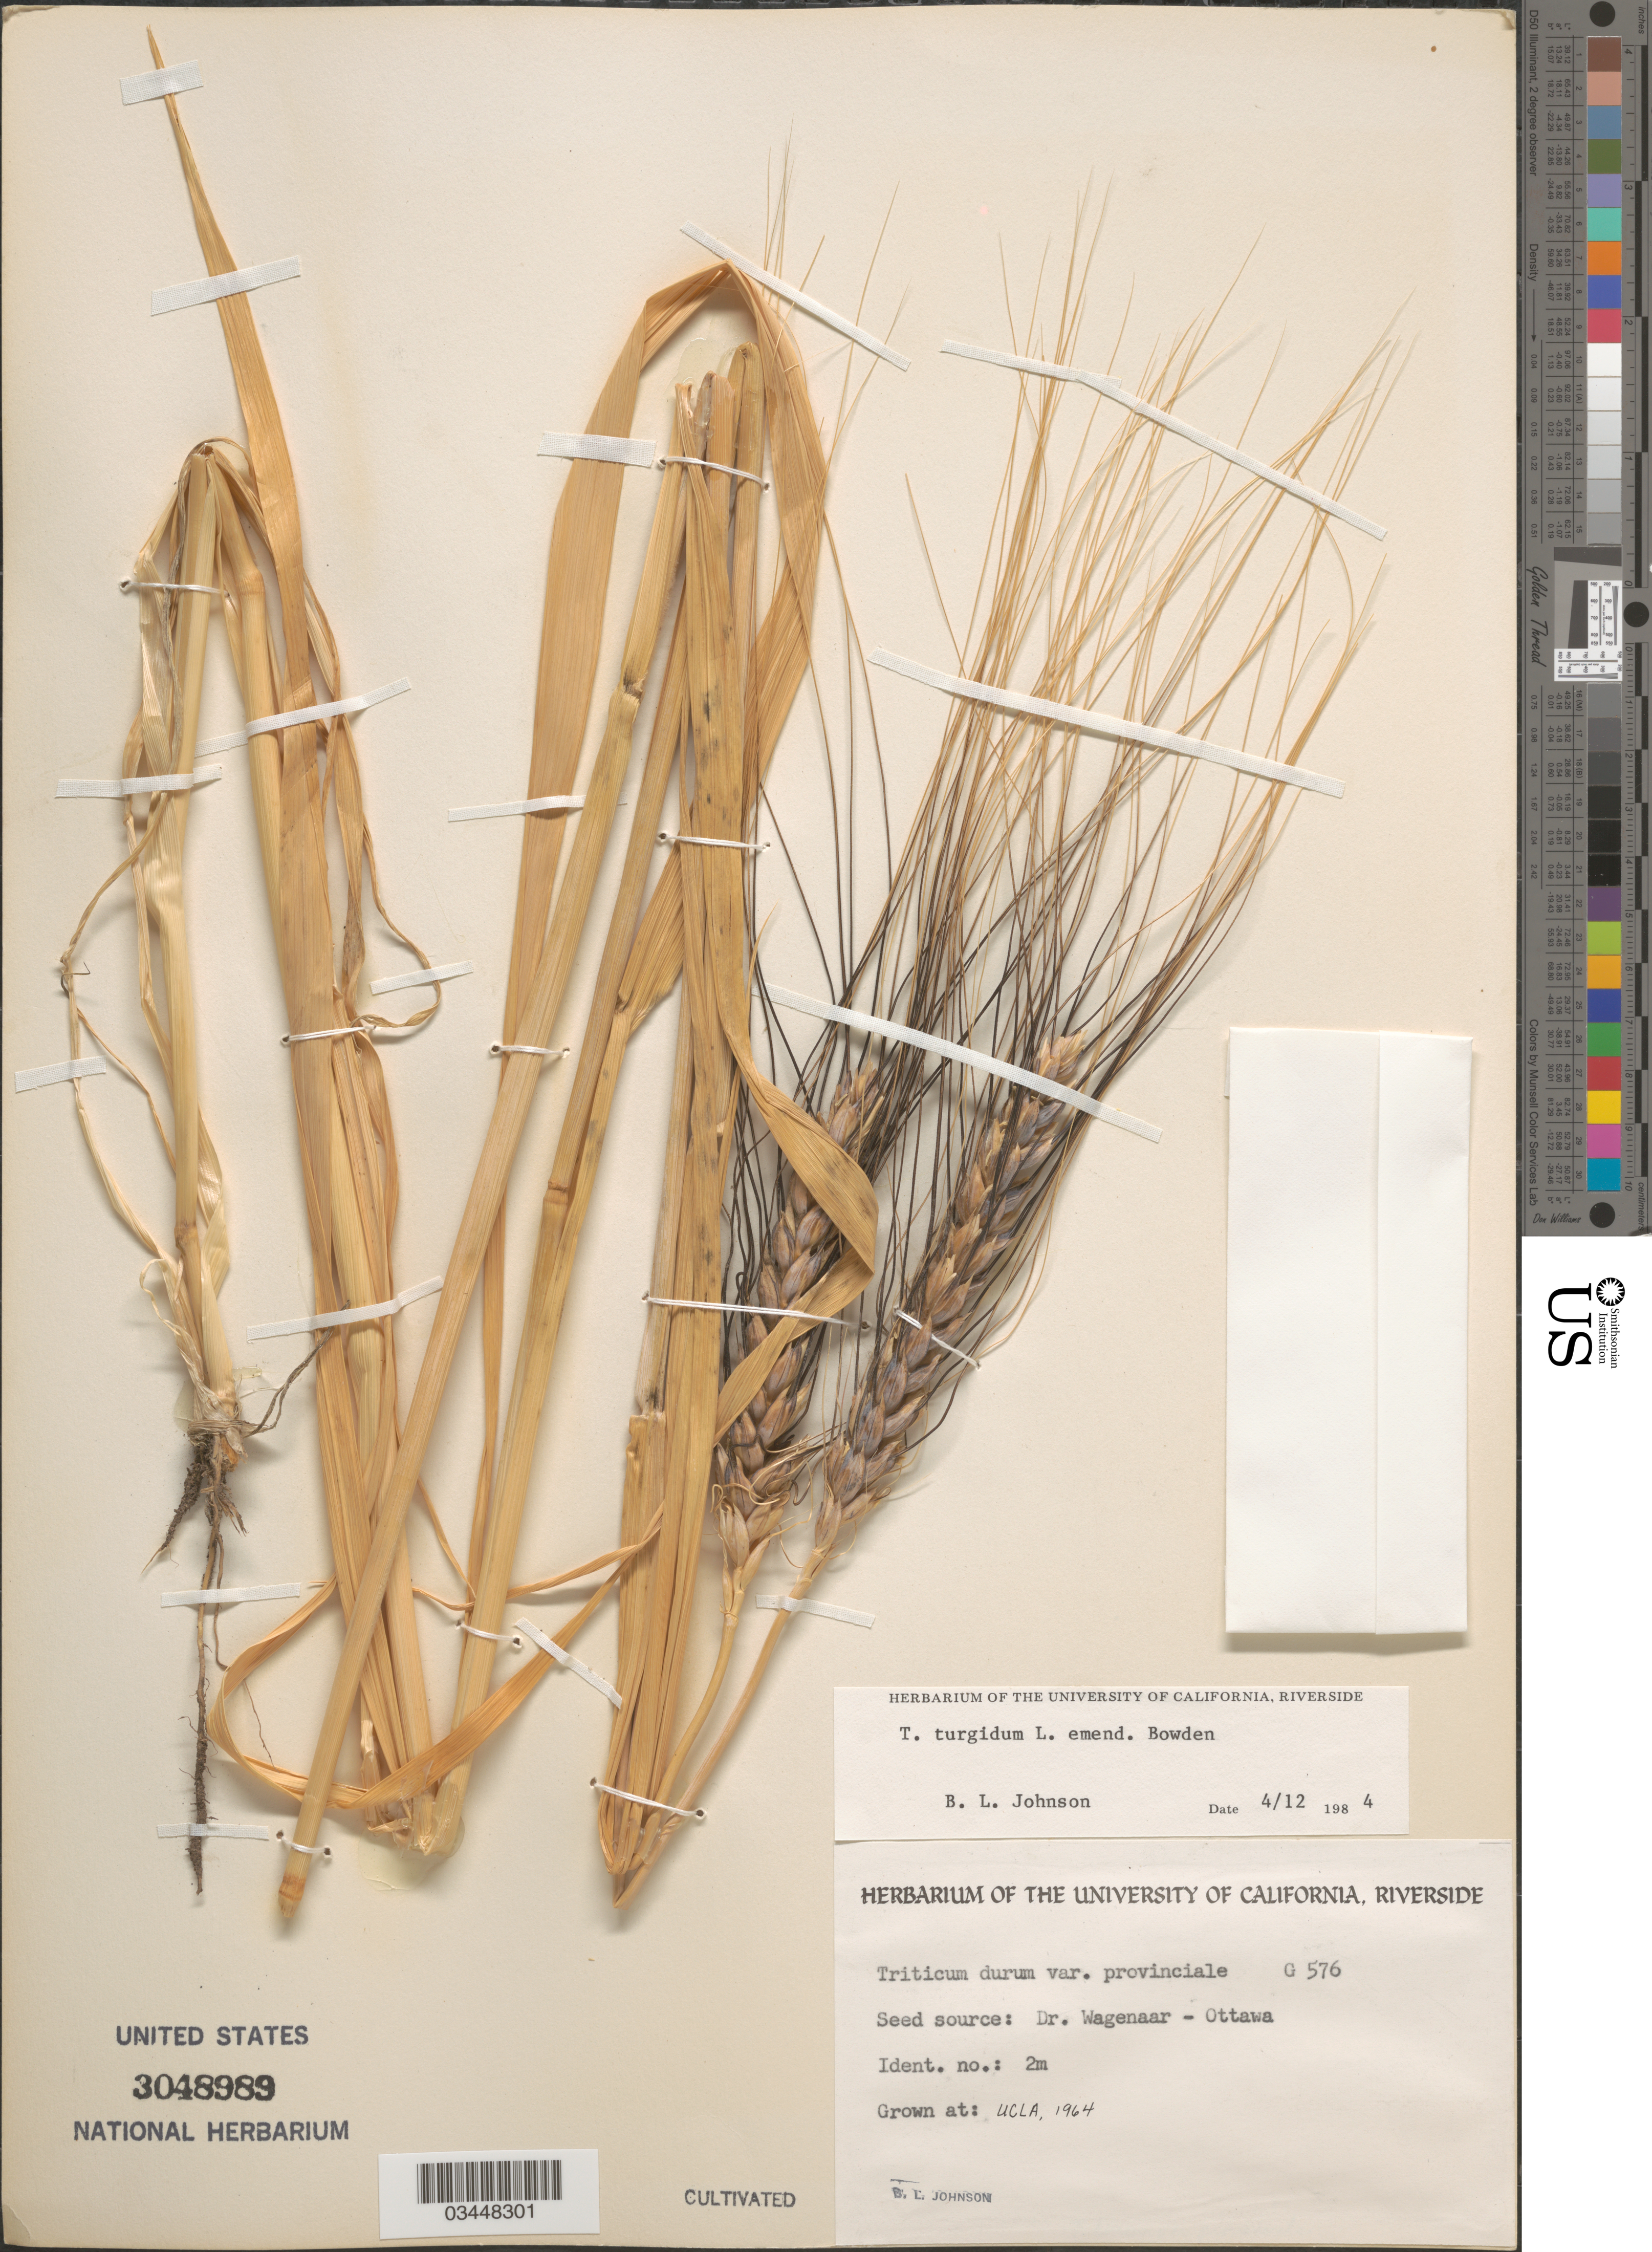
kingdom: Plantae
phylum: Tracheophyta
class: Liliopsida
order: Poales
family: Poaceae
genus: Triticum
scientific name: Triticum turgidum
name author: L.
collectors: B. Johnson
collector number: G576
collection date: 1964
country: United States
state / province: California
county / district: Los Angeles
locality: UCLA.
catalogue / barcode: US 3048989